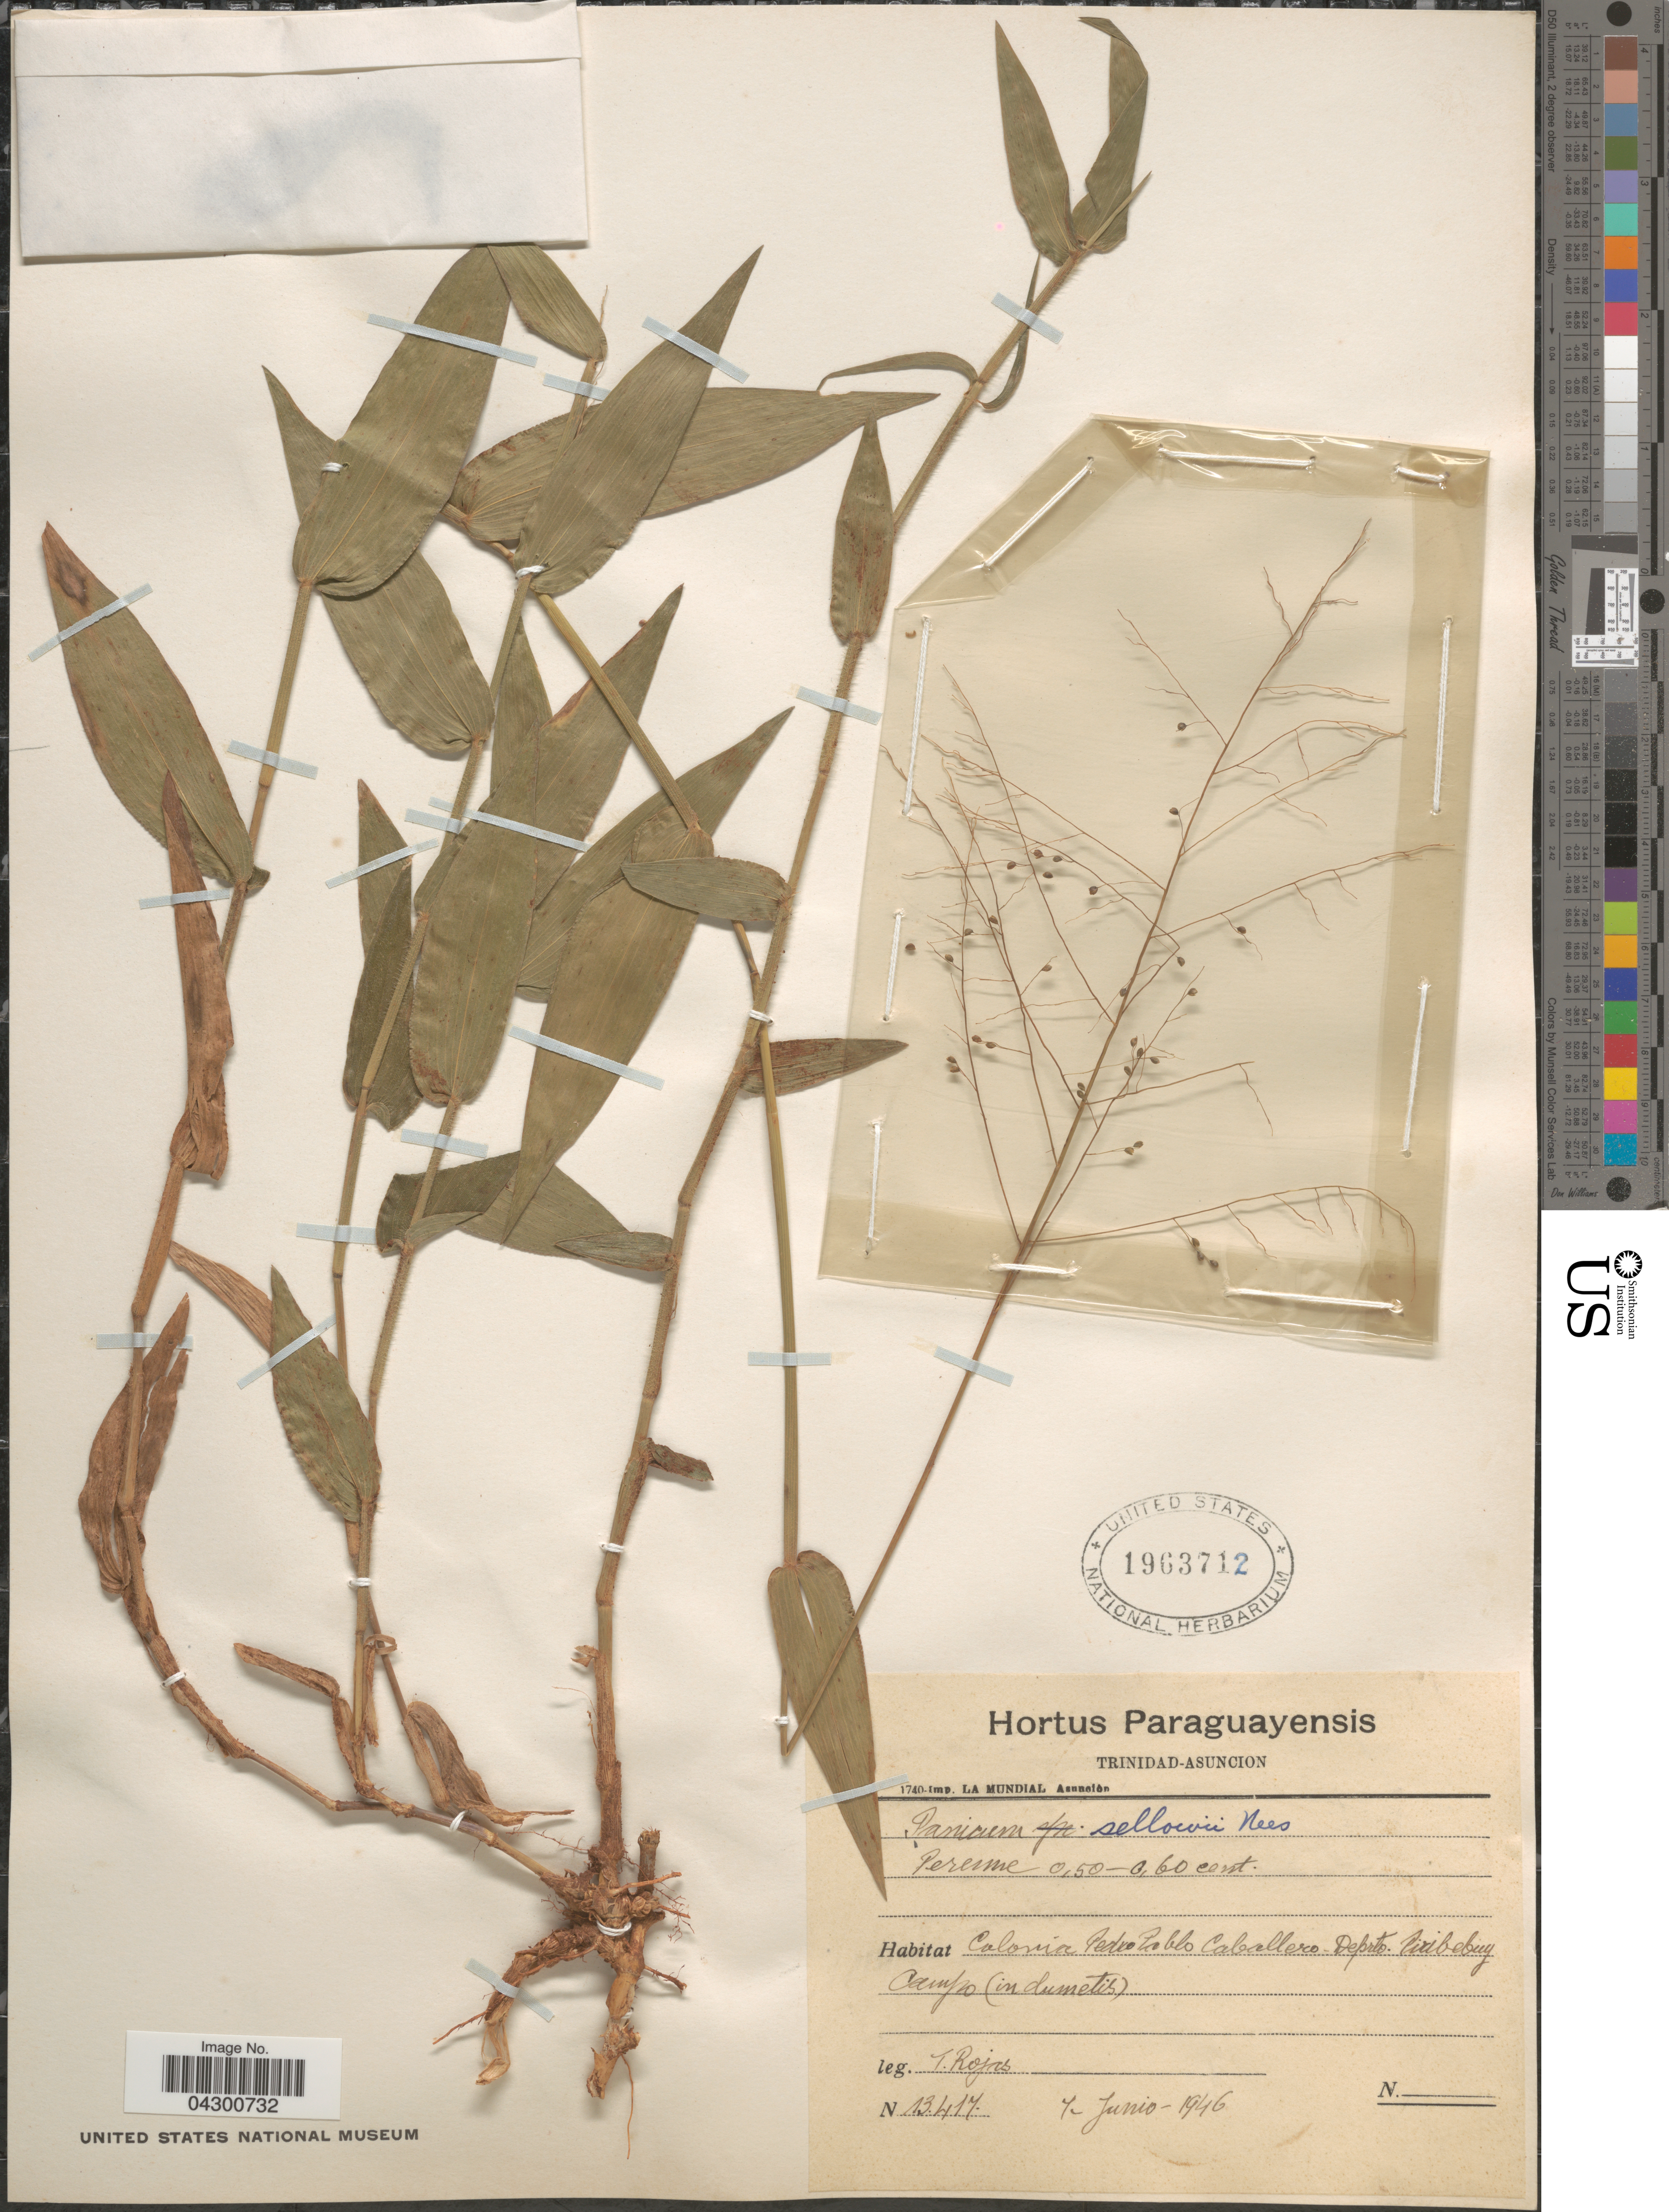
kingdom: Plantae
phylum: Tracheophyta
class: Liliopsida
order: Poales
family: Poaceae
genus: Panicum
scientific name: Panicum sellowii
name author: Nees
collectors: T. Rojas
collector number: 13417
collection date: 1946-06-07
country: Paraguay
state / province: Asuncion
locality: Trinidad. Colonia Pedro Pablo Caballero. Depto. Piribebuy Campo (in dumetis).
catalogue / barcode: US 1963712